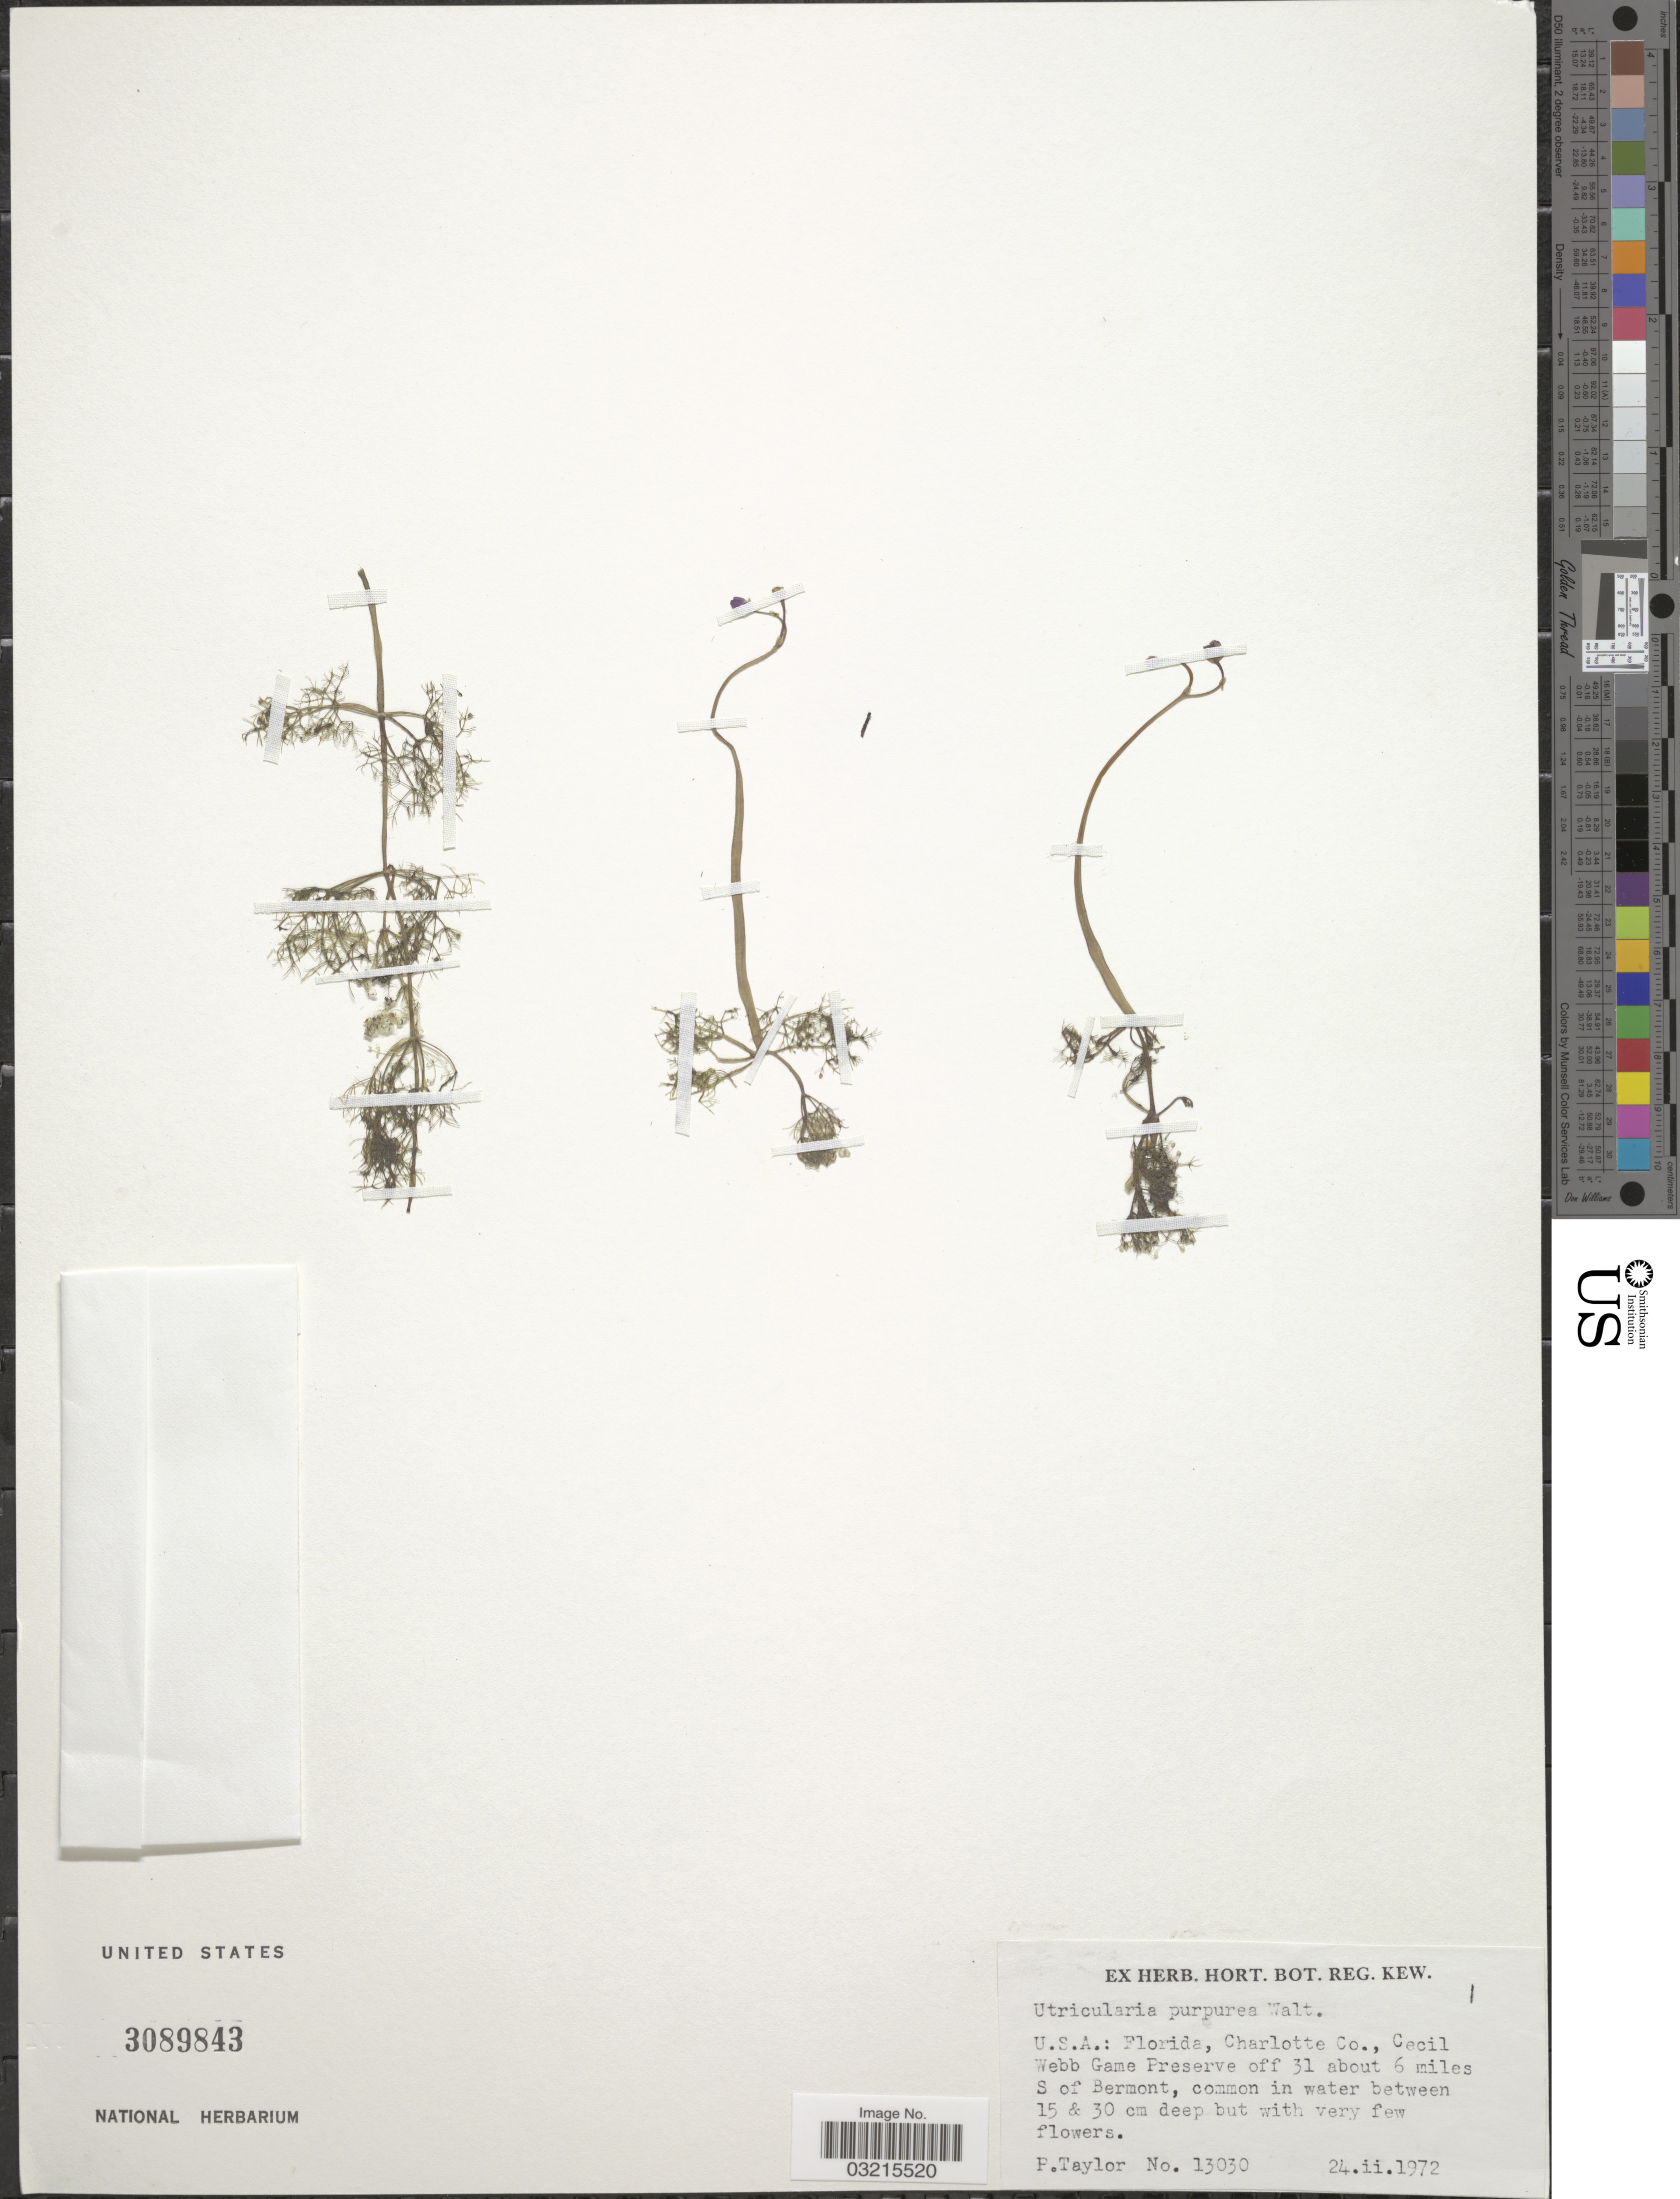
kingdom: Plantae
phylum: Tracheophyta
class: Magnoliopsida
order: Lamiales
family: Lentibulariaceae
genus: Utricularia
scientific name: Utricularia purpurea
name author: Walter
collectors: P. Taylor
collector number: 13030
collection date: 1972-02-24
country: United States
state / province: Florida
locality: U.S.A.: Florida, Charlotte Co., Cecil Webb Game Preserve off 31 about 6 miles S of Bermont.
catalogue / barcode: US 3089843